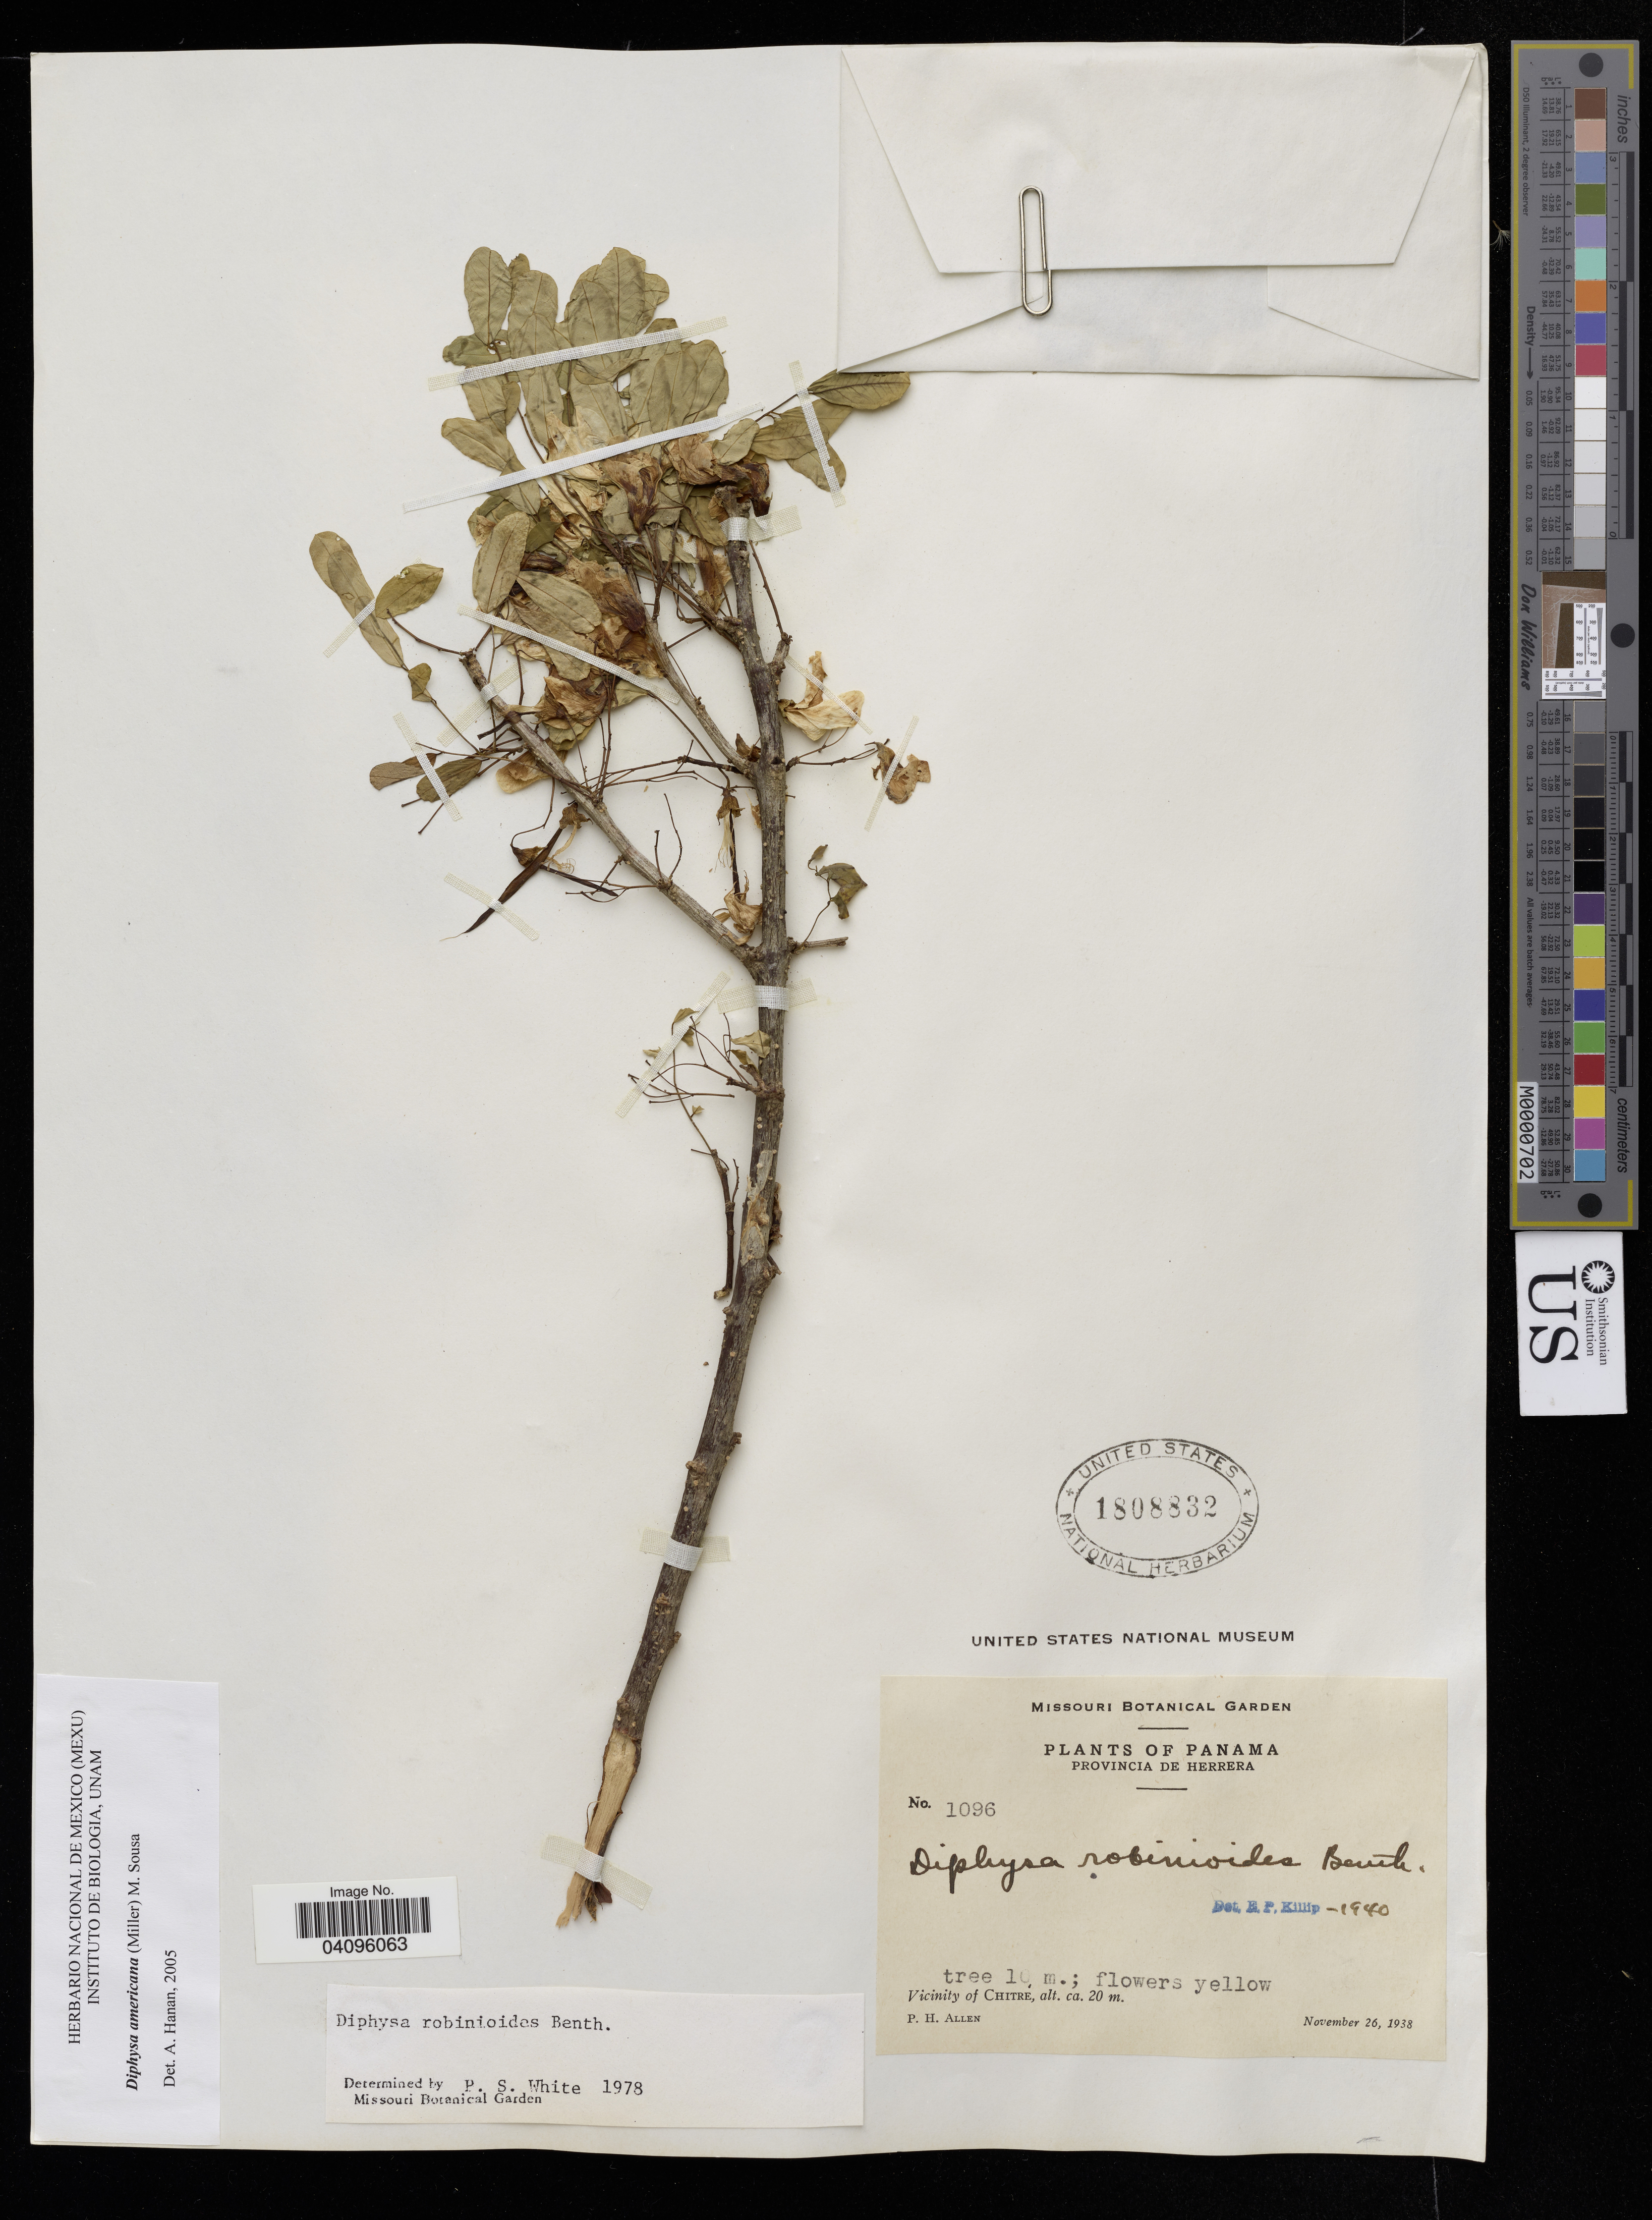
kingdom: Plantae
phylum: Tracheophyta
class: Magnoliopsida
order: Fabales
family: Fabaceae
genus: Diphysa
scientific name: Diphysa americana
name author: (Mill.) M. Sousa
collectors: P. H. Allen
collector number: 1096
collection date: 1938-11-26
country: Panama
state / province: Herrera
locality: Vicinity of Chitre.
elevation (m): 20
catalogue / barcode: US 1808832